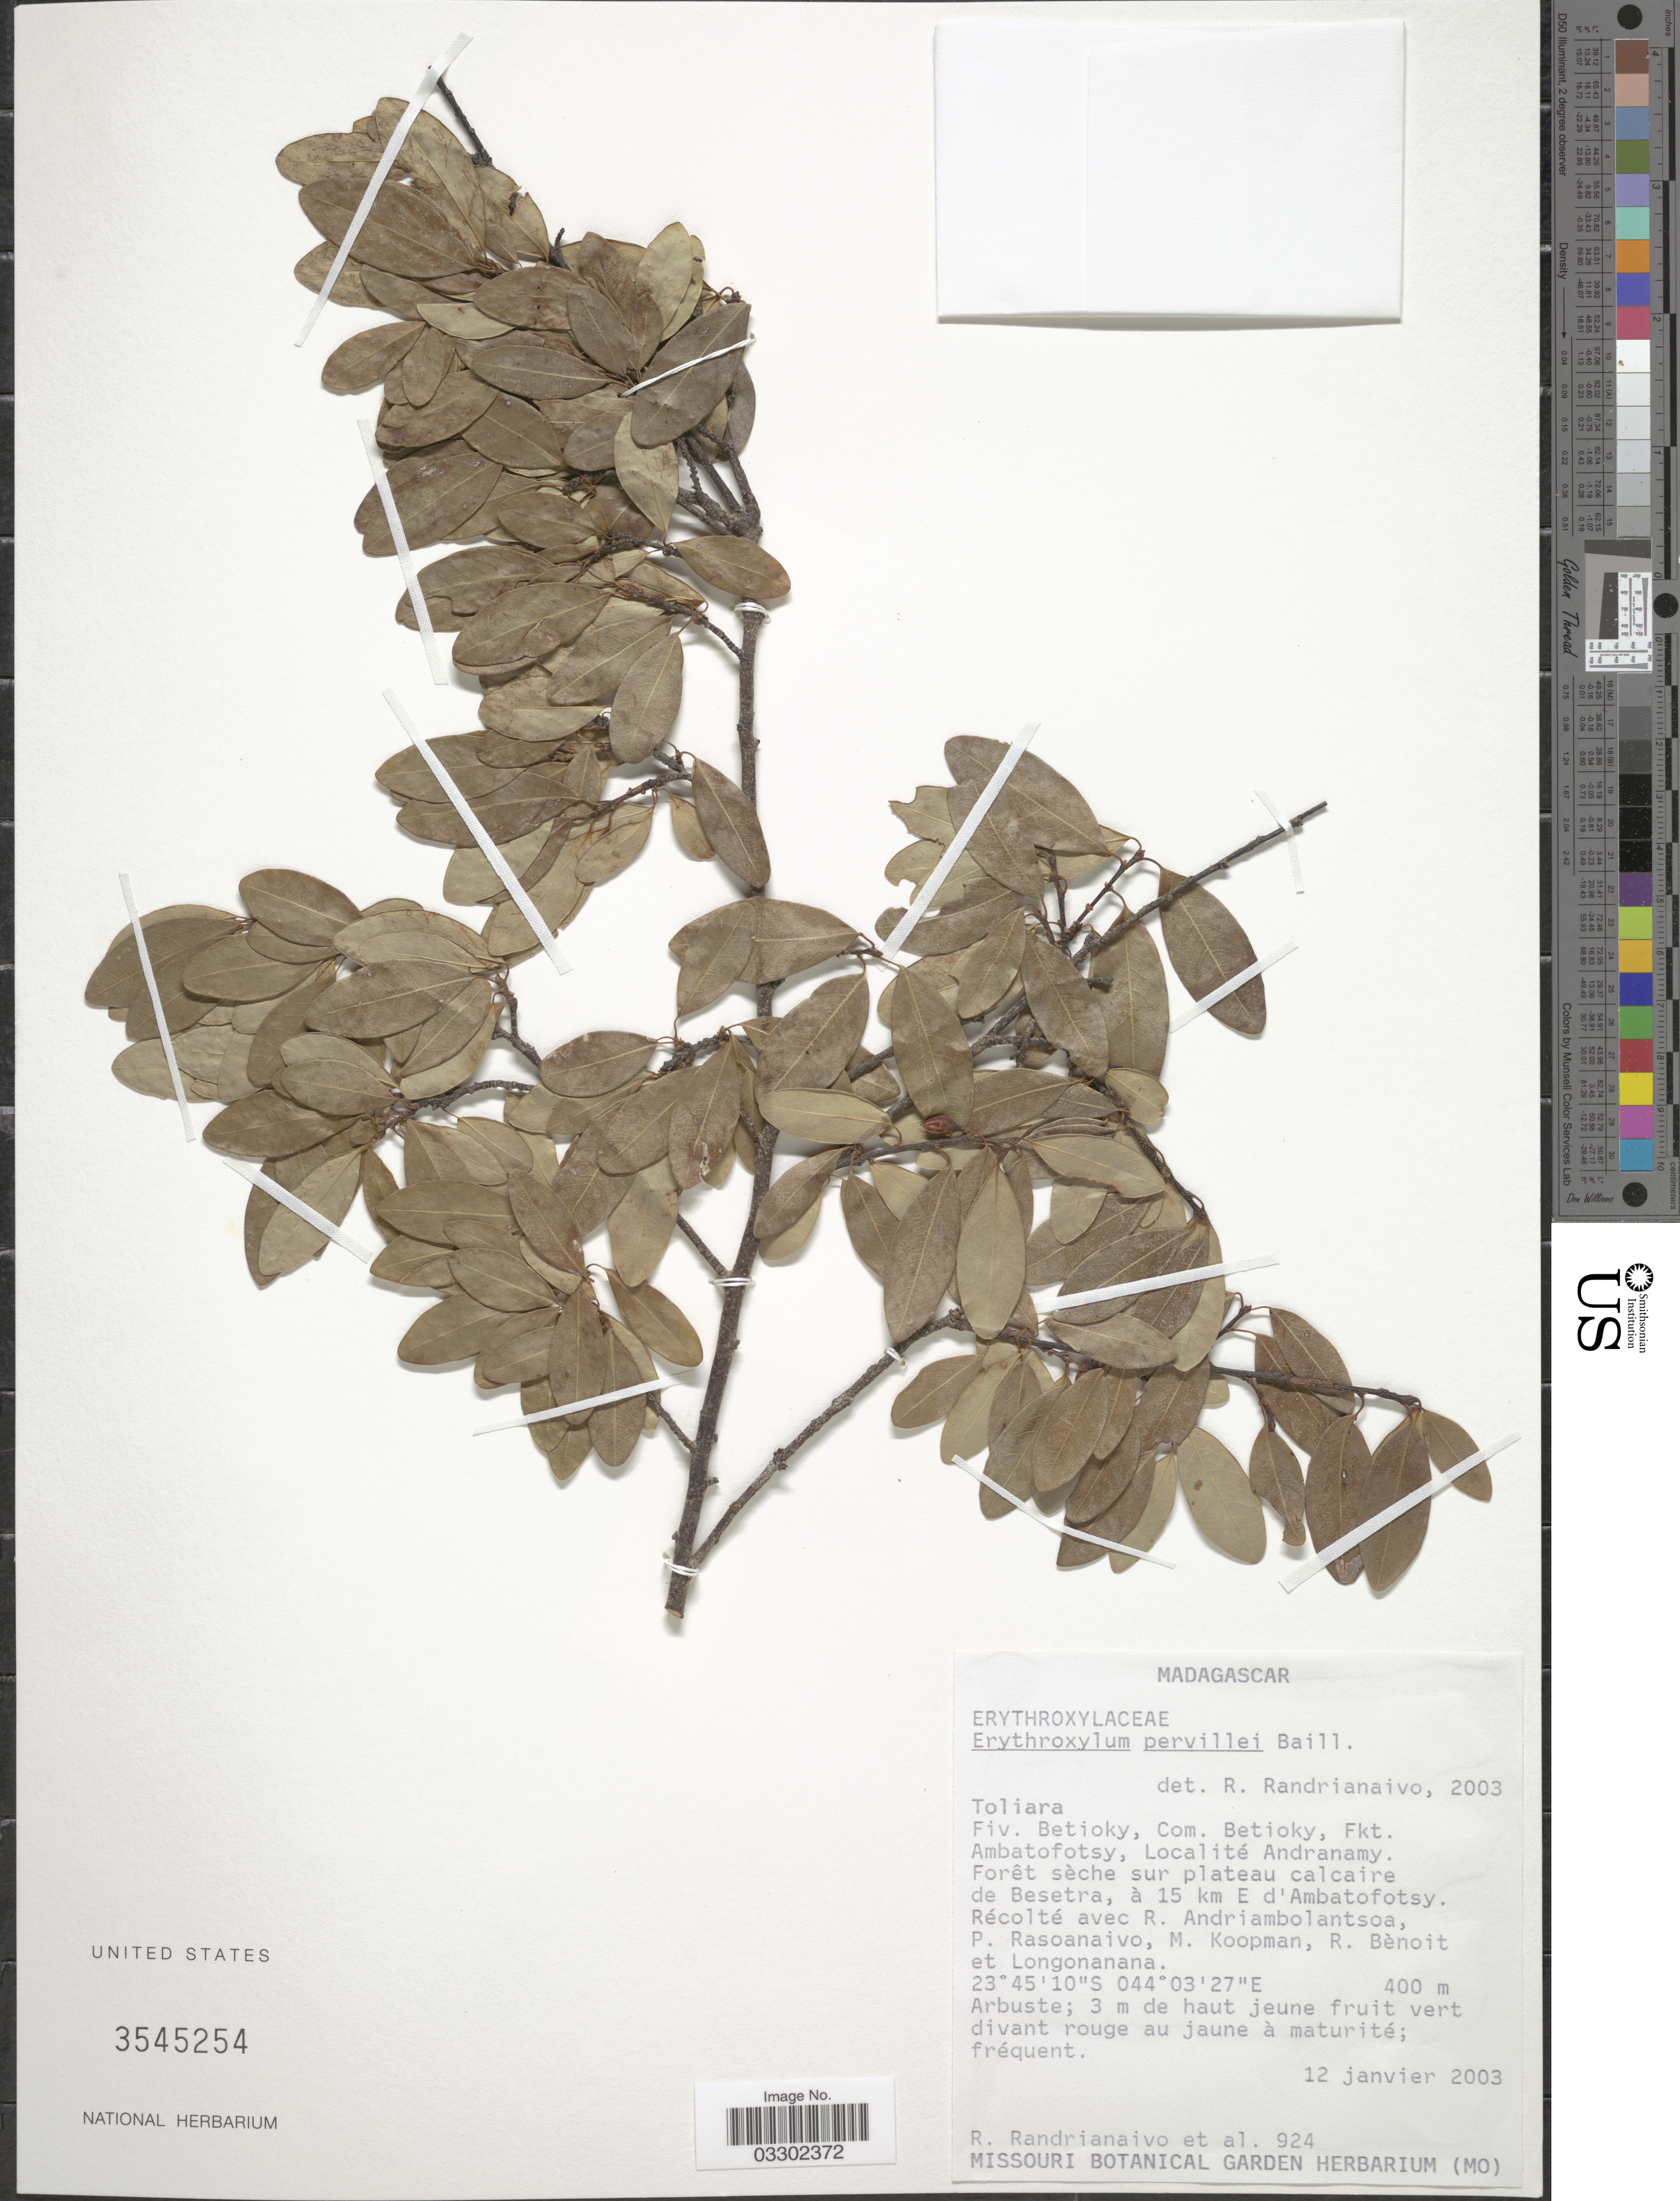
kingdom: Plantae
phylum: Tracheophyta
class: Magnoliopsida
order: Malpighiales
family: Erythroxylaceae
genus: Erythroxylum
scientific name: Erythroxylum pervillei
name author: Baill.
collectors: R. Randrianaivo, R. Andriambolantsoa, P. Rasoanaivo, M. M. Koopman & et al.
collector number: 924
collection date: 2003-01-12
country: Madagascar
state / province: Atsimo-Andrefana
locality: Fiv. Betioky, Com. Betioky, Fkt. Ambatofotsy, Localité Andranamy. Forêt sèche sur plateau calcaire de Besetra, à 15 km E d'Ambatofotsy.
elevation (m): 400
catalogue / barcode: US 3545254